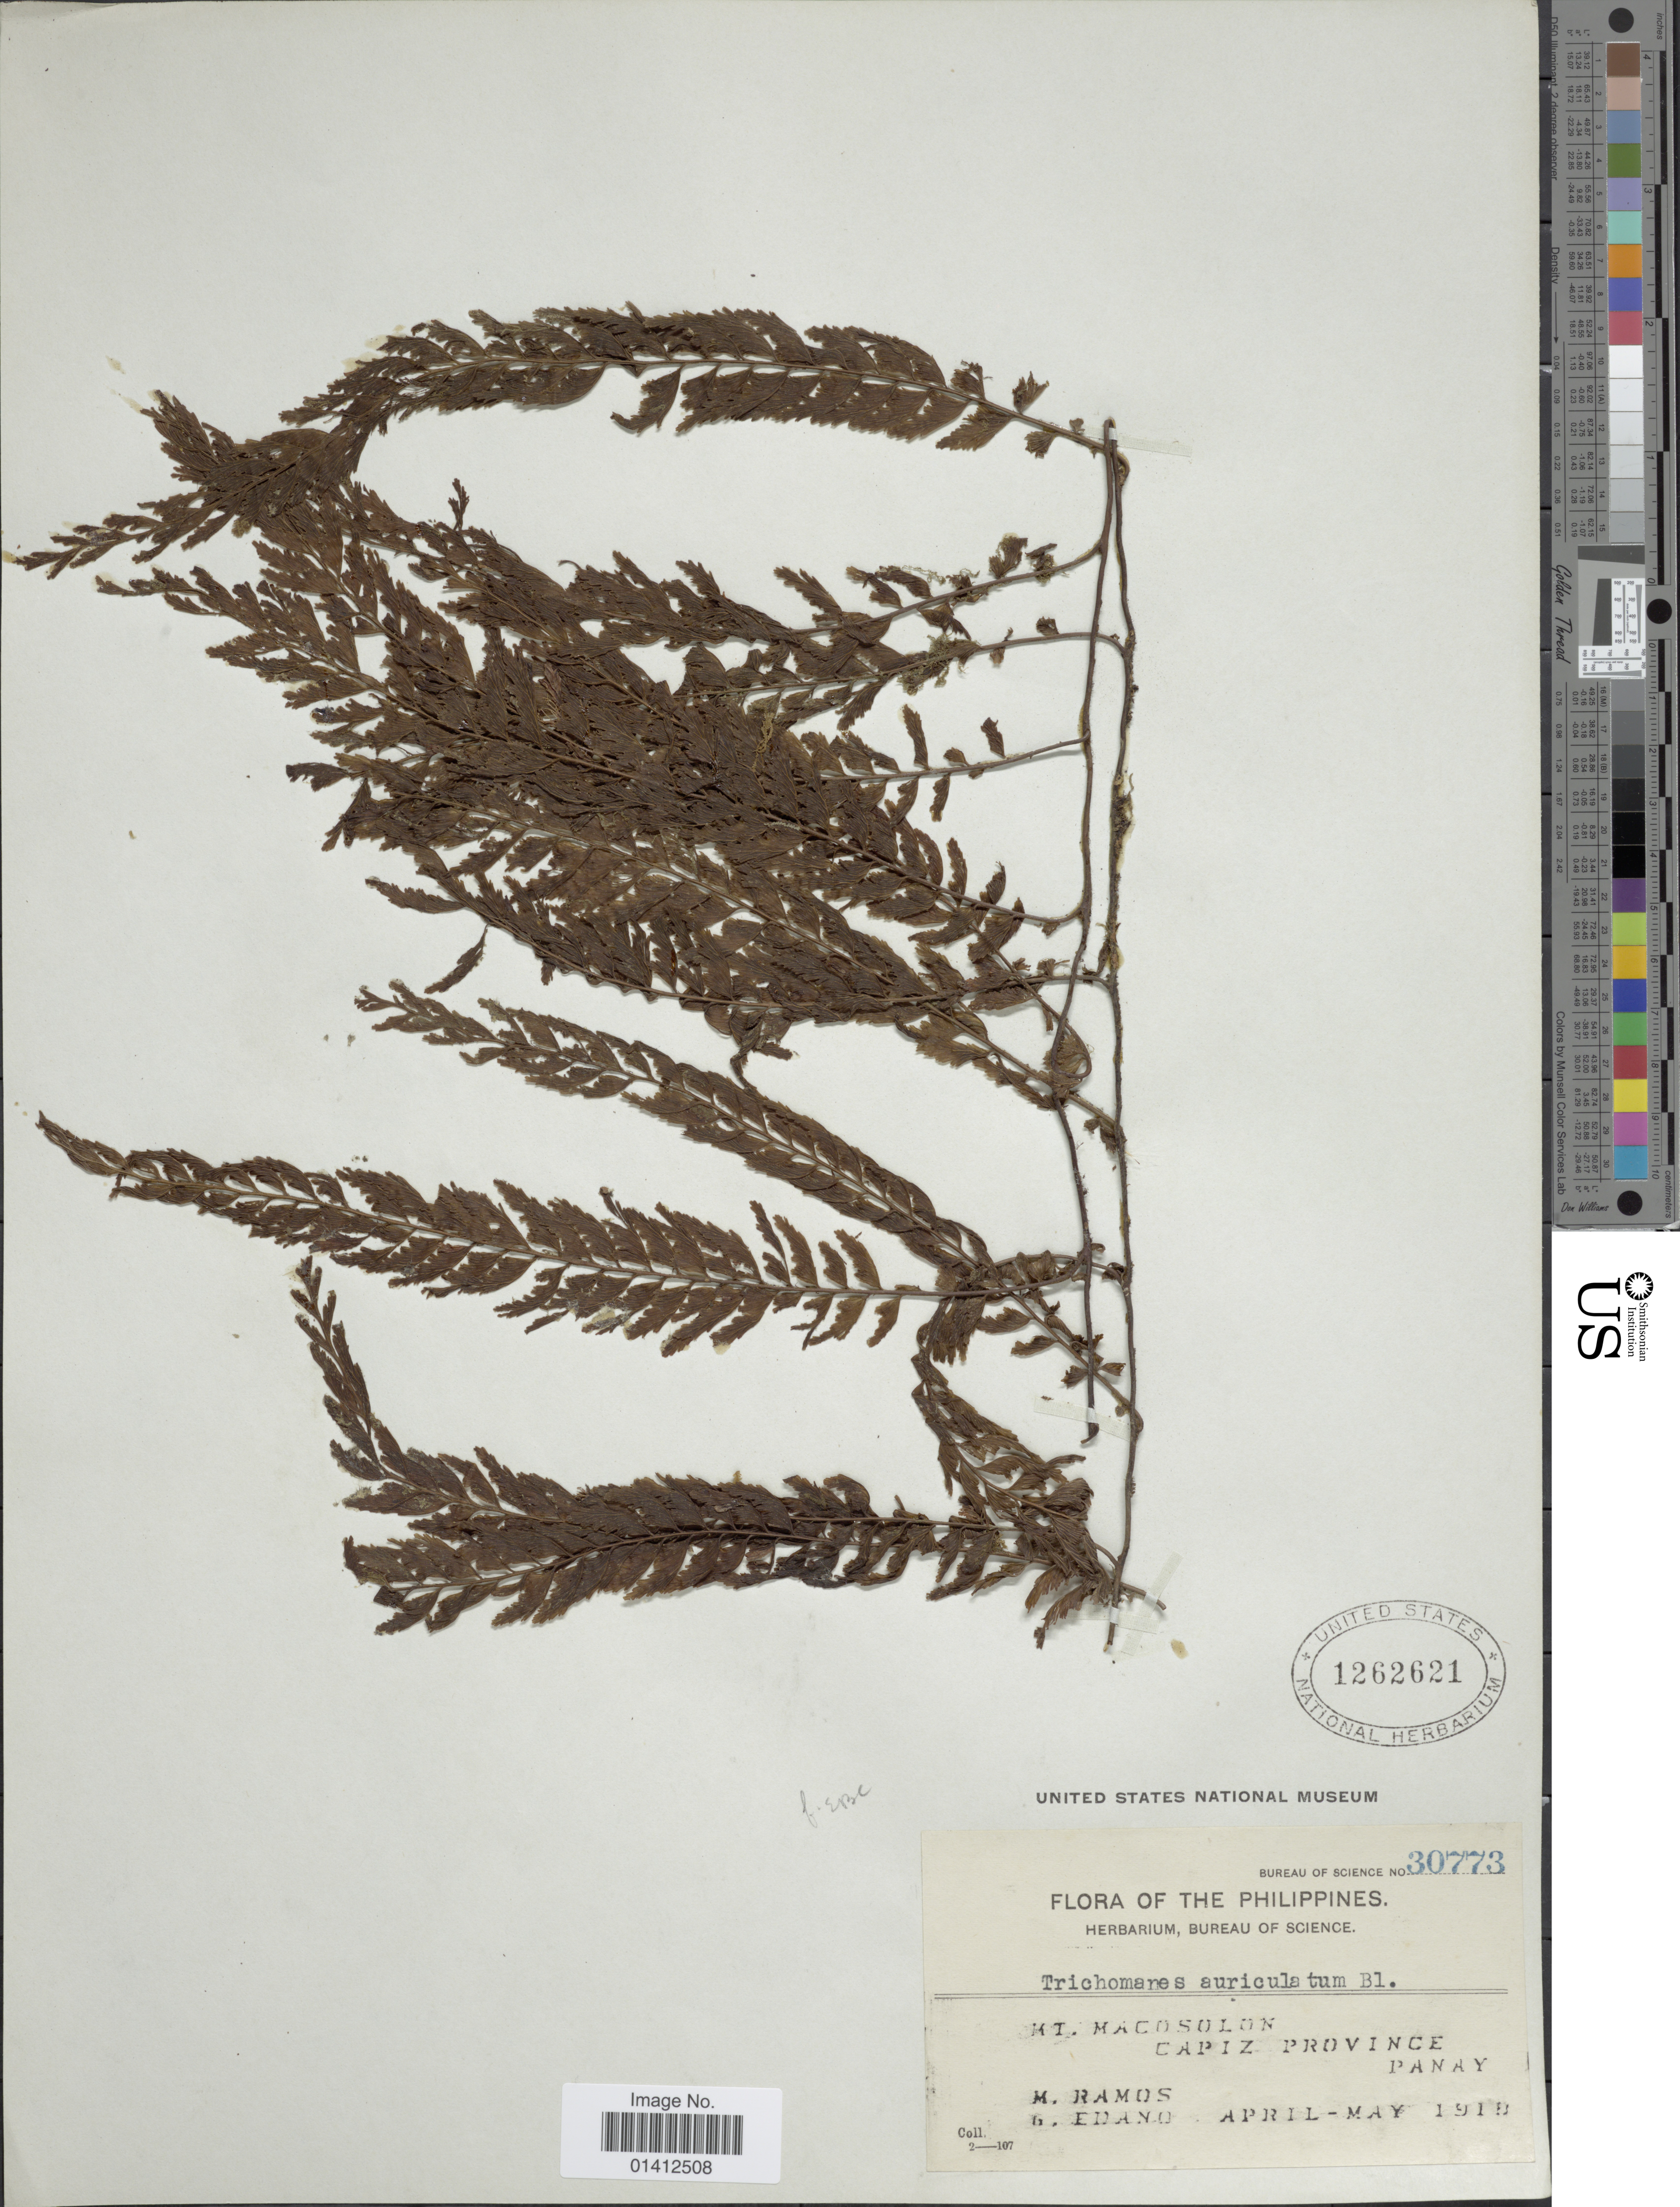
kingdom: Plantae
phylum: Tracheophyta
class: Polypodiopsida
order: Hymenophyllales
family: Hymenophyllaceae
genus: Vandenboschia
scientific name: Vandenboschia auriculata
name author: (Blume) Copel.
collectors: M. Ramos & G. Edaño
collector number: Bureau of Science 30773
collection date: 1918-04/1918-05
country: Philippines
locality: Mt Macosolon, Capiz Province Panay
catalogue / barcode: US 1262621